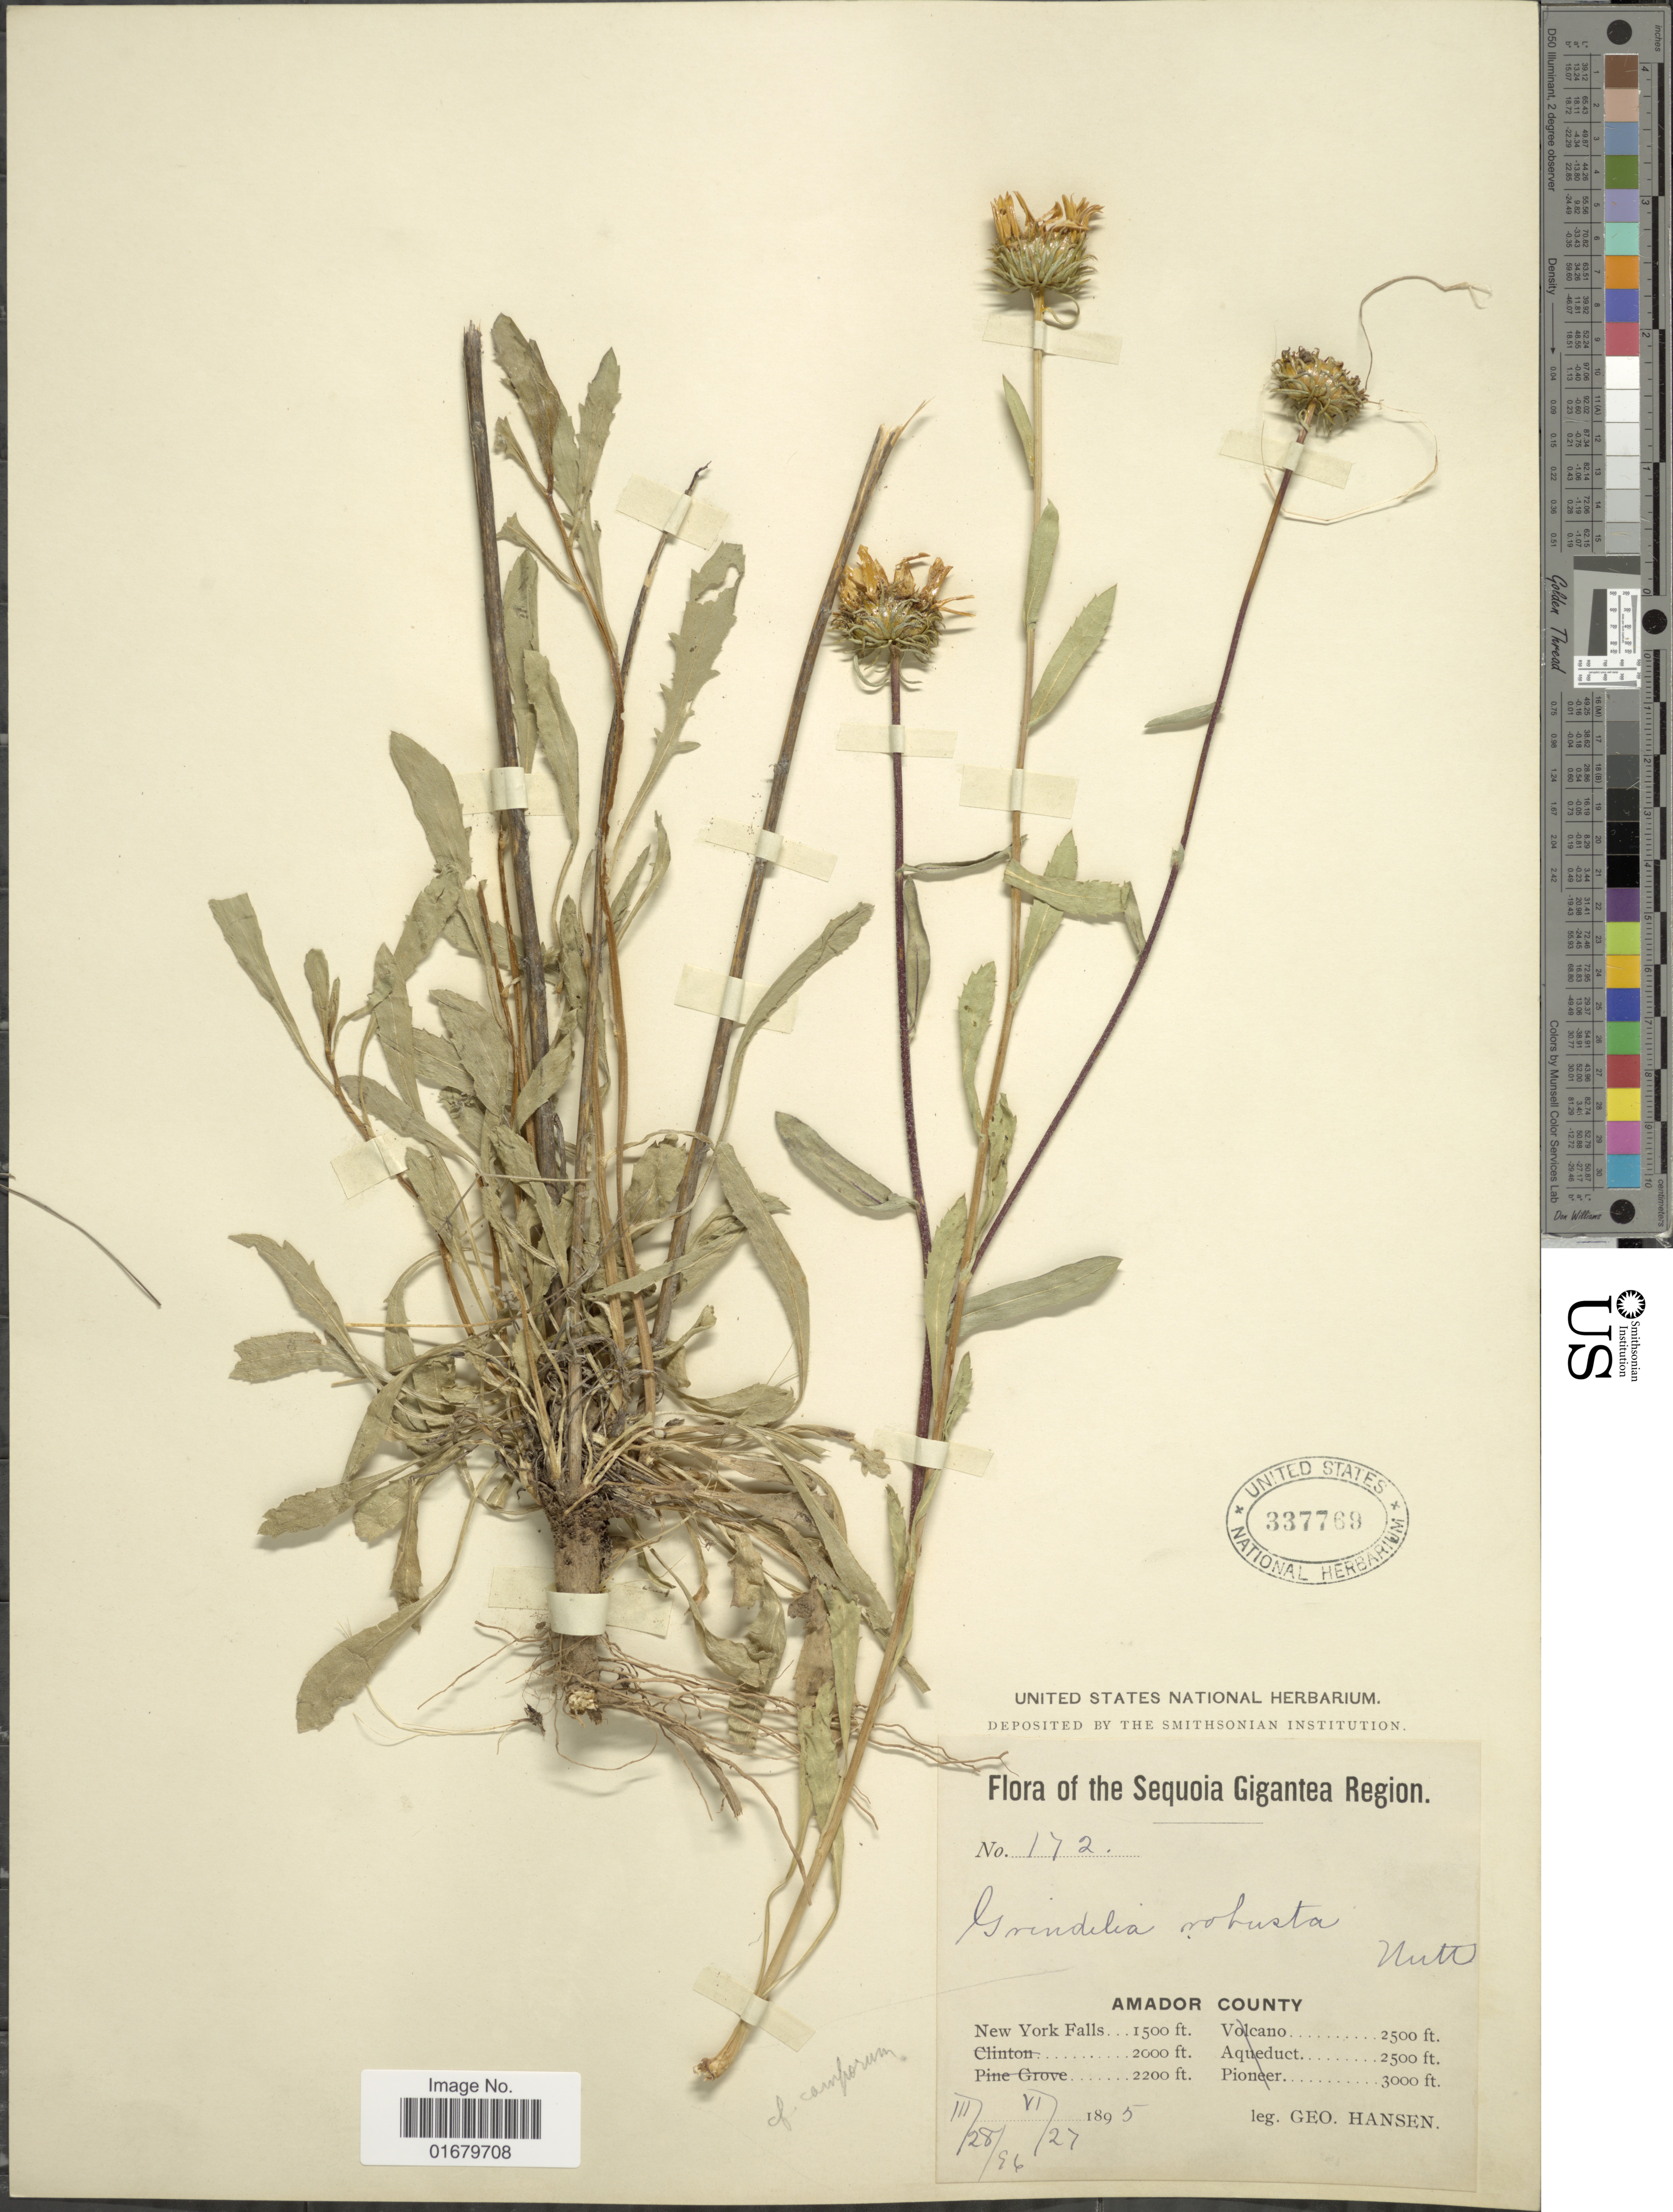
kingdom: Plantae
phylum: Tracheophyta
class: Magnoliopsida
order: Asterales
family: Asteraceae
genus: Grindelia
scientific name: Grindelia camporum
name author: Greene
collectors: G. Hansen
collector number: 172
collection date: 1895-06-27/1896-03-28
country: United States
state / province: California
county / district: Amador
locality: Amador County, New York Falls.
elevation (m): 457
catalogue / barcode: US 337769